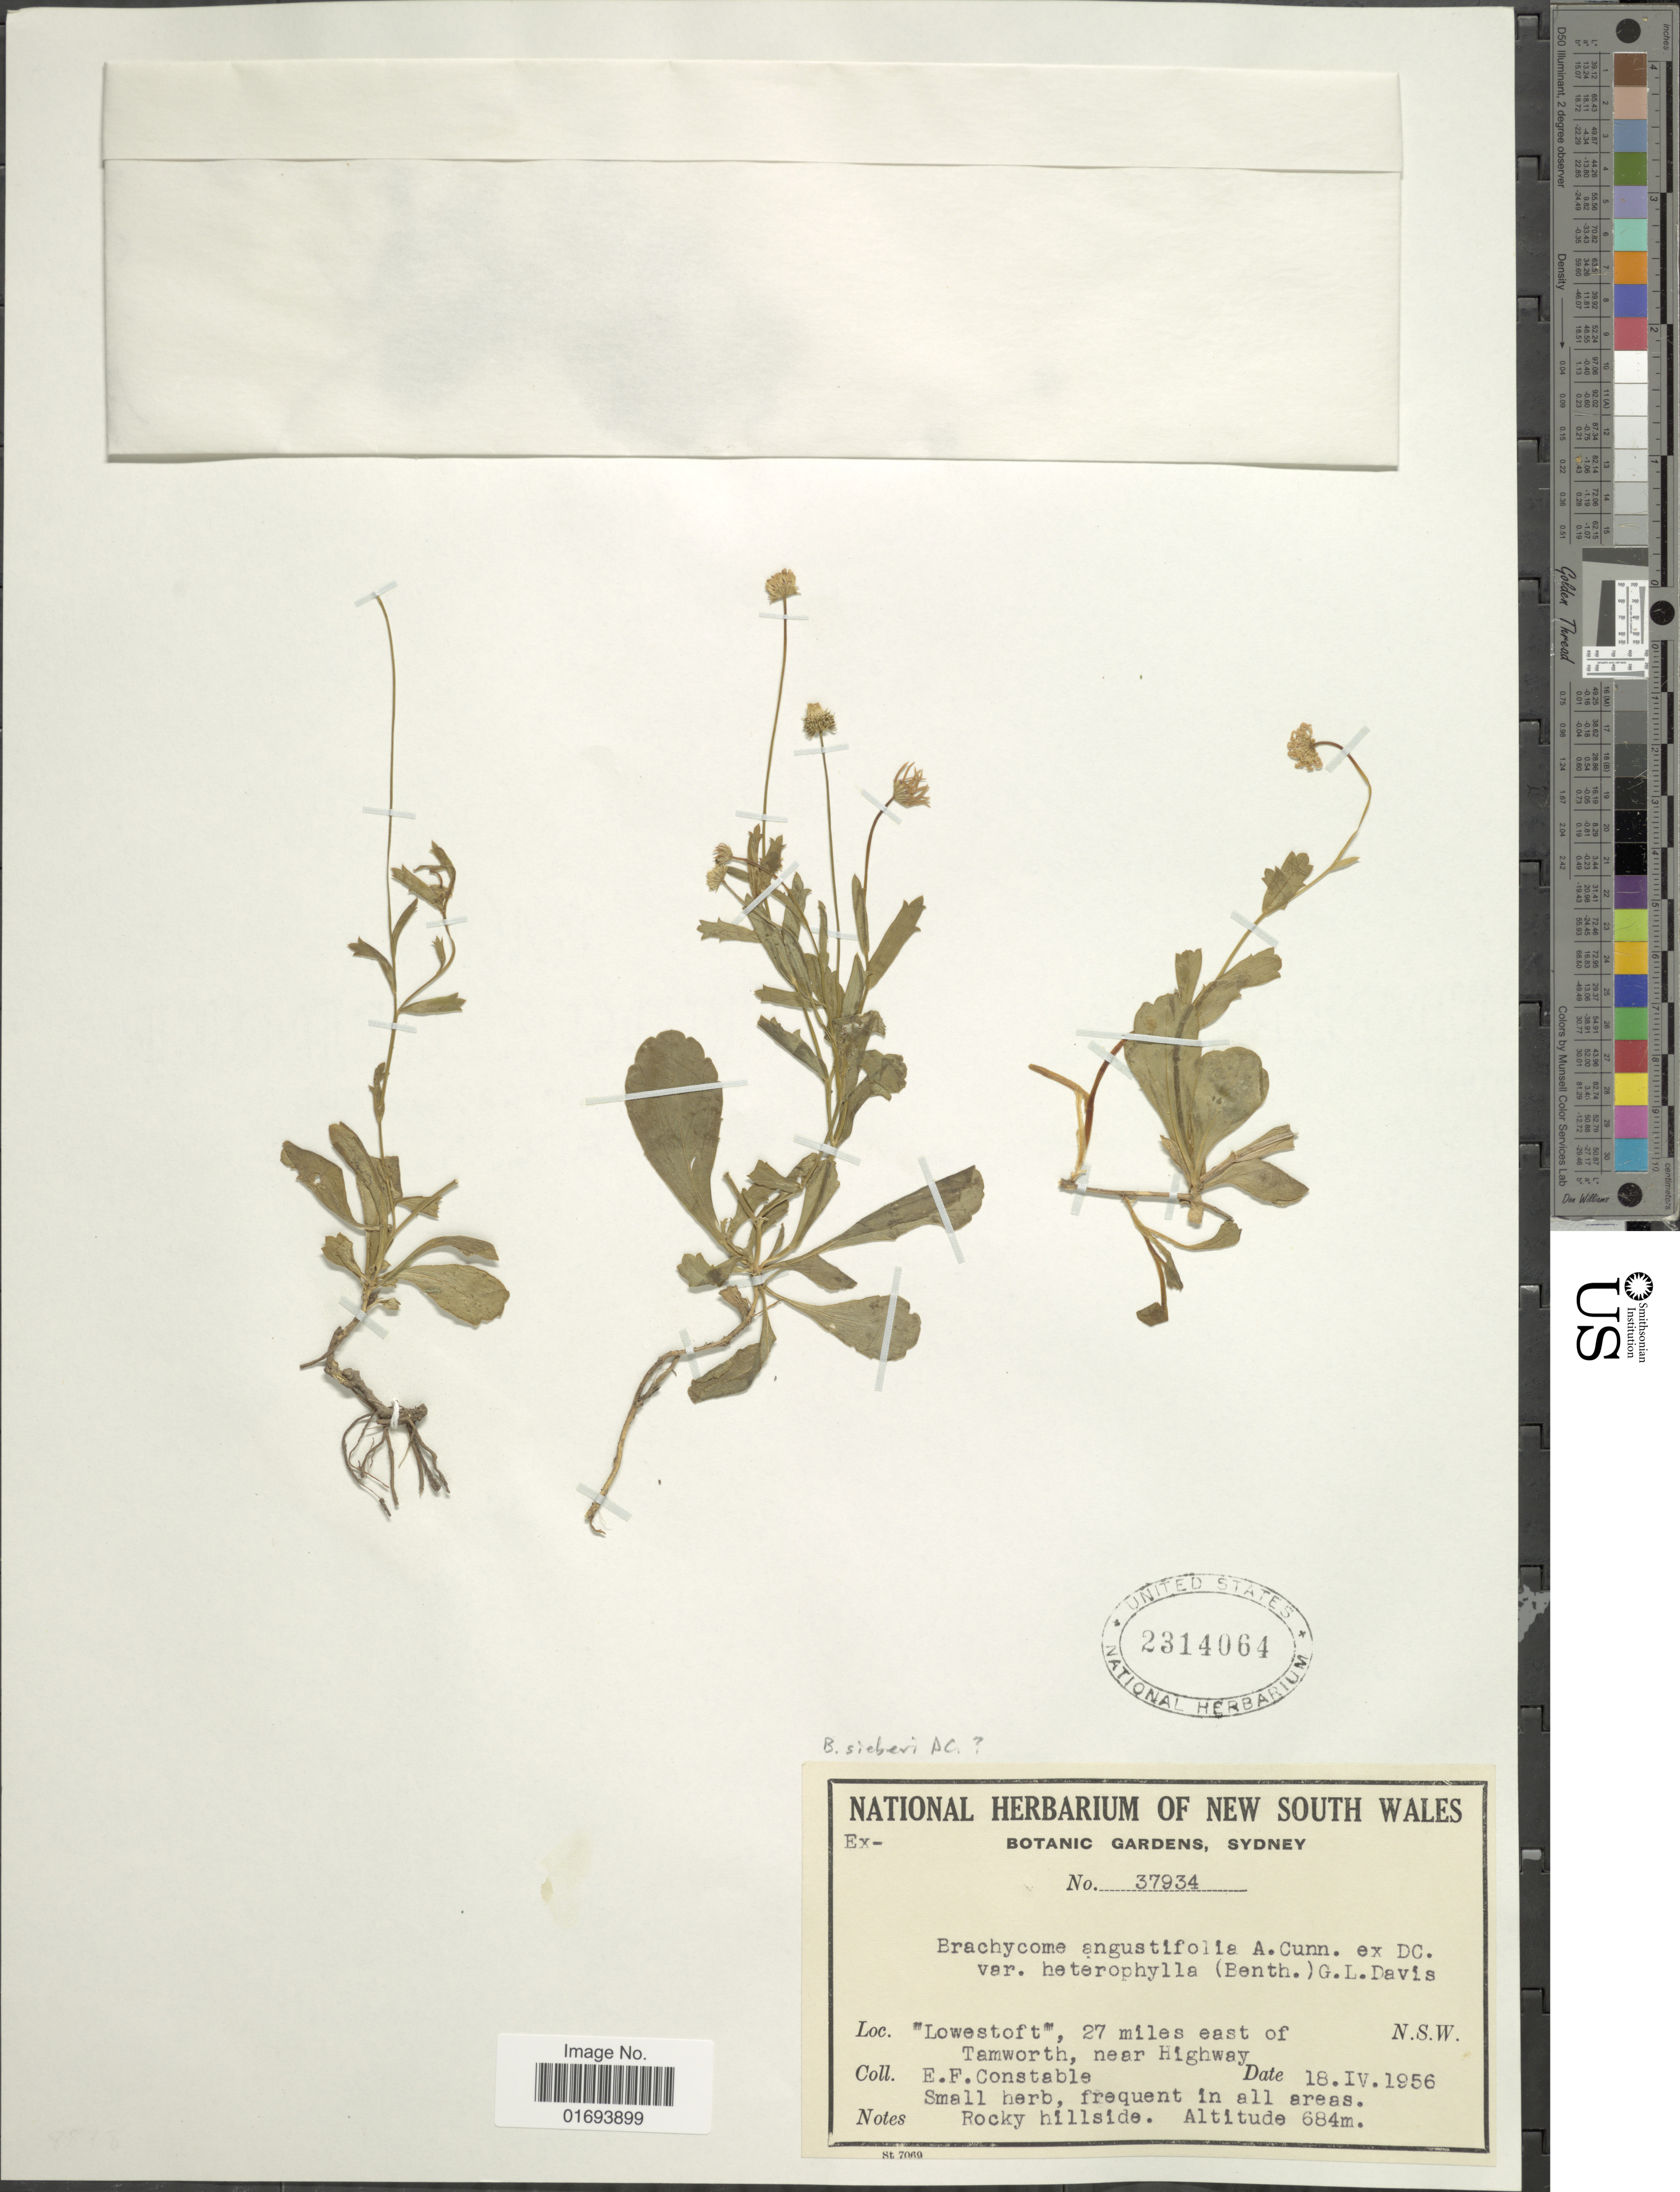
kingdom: Plantae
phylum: Tracheophyta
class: Magnoliopsida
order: Asterales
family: Asteraceae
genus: Brachyscome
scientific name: Brachyscome sieberi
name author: DC.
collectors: E. F. Constable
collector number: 37934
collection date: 1956-04-18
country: Australia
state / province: New South Wales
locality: Lowestoft, 27 miles east of Tamworth, near Highway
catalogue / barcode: US 2314064